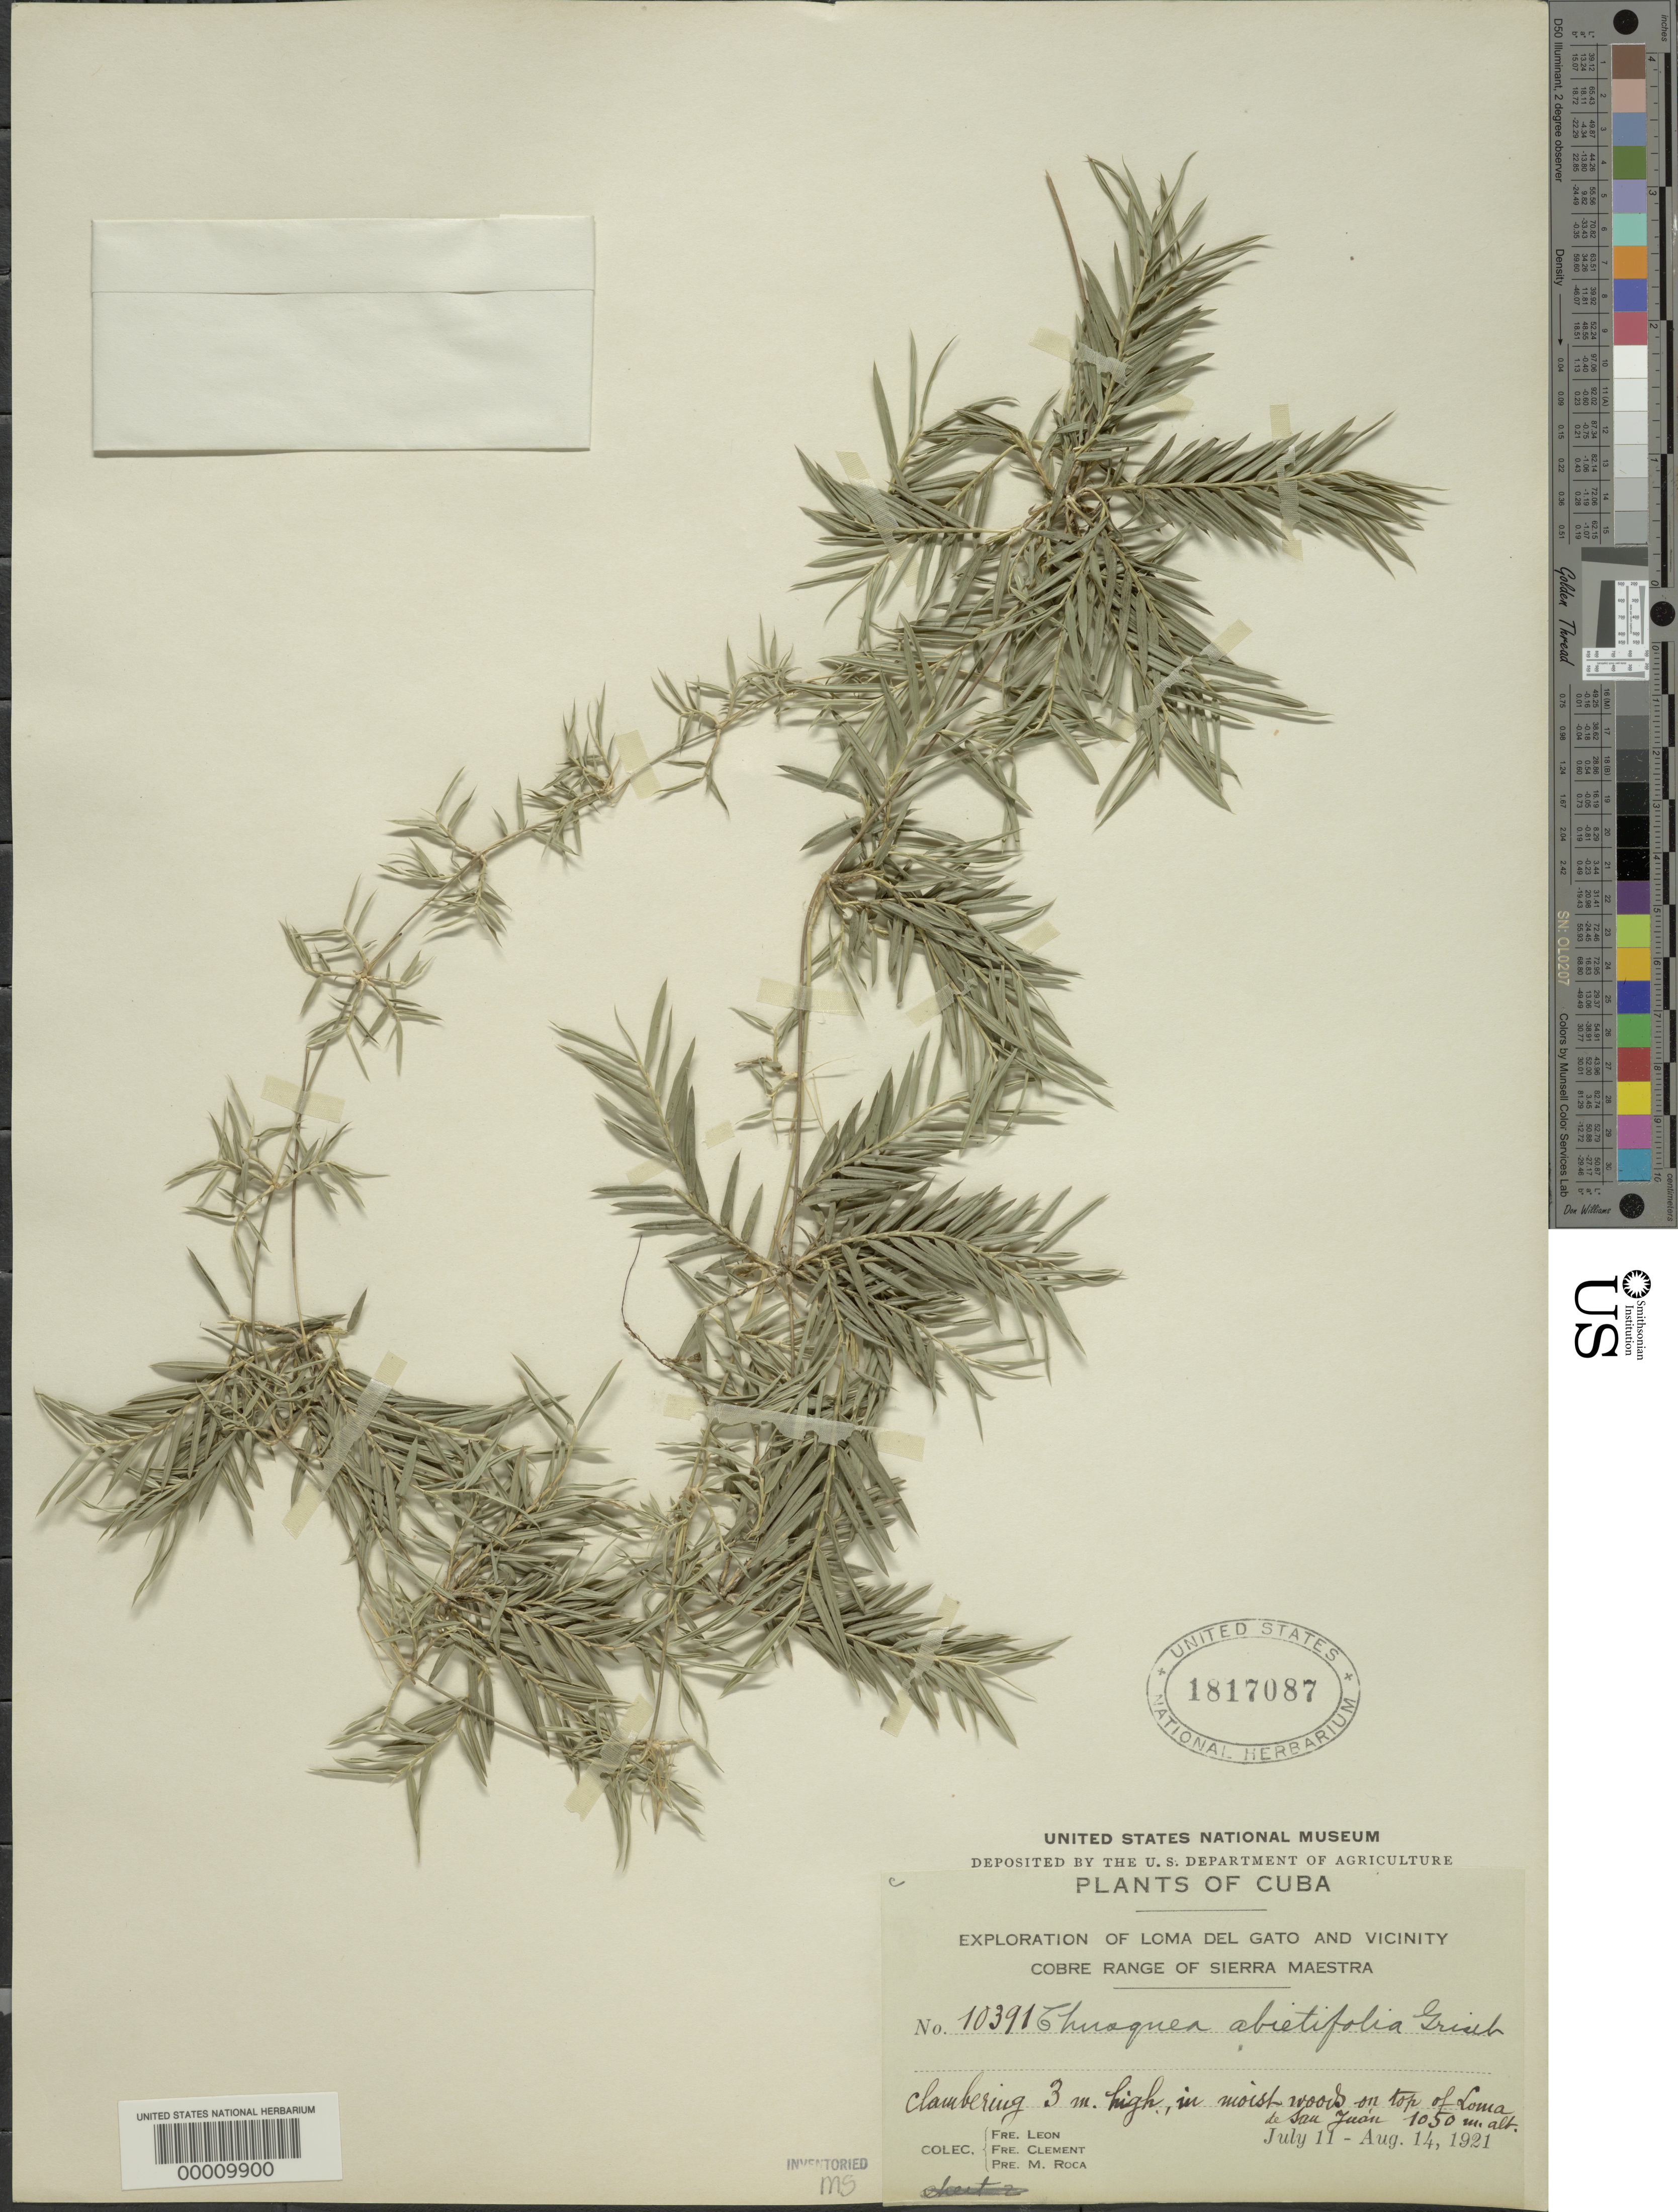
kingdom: Plantae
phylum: Tracheophyta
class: Liliopsida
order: Poales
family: Poaceae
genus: Chusquea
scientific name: Chusquea abietifolia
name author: Griseb.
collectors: Bro. León, Bro. Clemente & M. Roca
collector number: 10391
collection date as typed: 11 Jul 1921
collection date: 1921-07-11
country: Cuba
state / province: Oriente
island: Greater Antilles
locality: Loma del gato, cobre range sierra maestra, on top of loma de san juan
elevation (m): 1050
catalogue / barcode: US 1817087